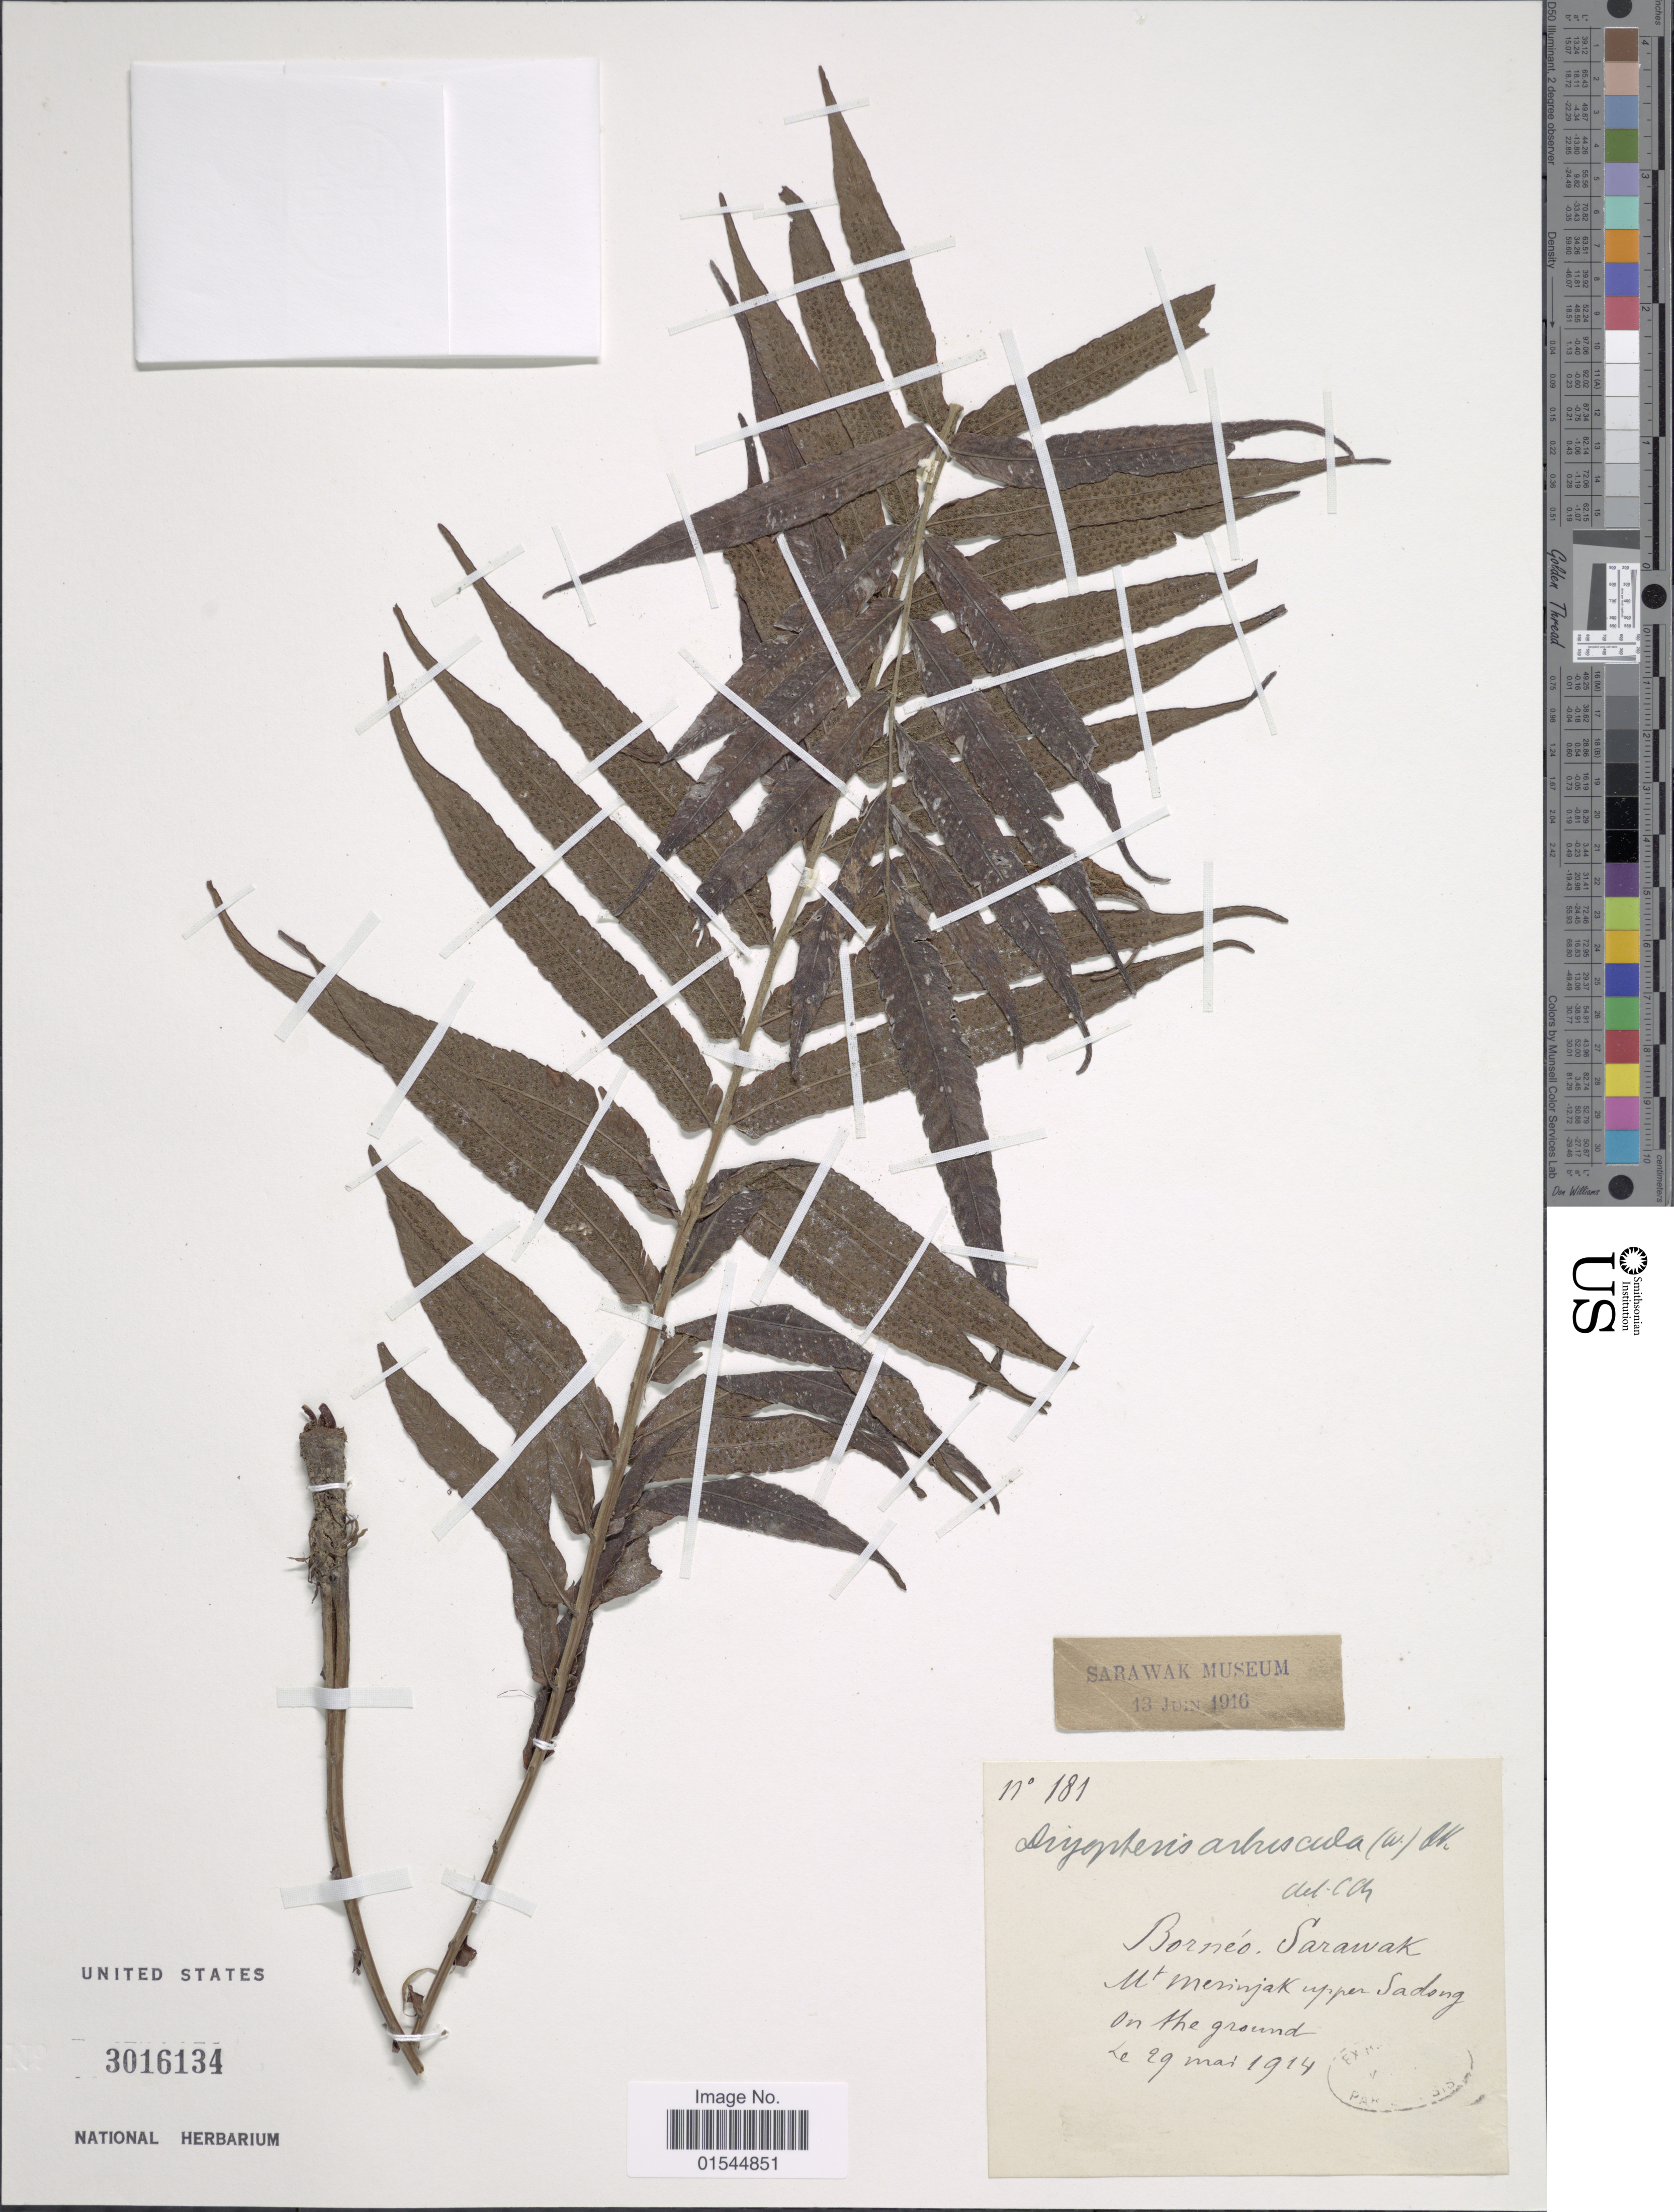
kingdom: Plantae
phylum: Tracheophyta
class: Polypodiopsida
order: Polypodiales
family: Thelypteridaceae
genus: Sphaerostephanos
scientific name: Sphaerostephanos arbuscula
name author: (Willd.) Holttum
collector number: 181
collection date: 1914-05-29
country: Malaysia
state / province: Sarawak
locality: Borneo, Sarawak, Mt. Merinjak upper Sadong, on the ground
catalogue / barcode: US 3016134